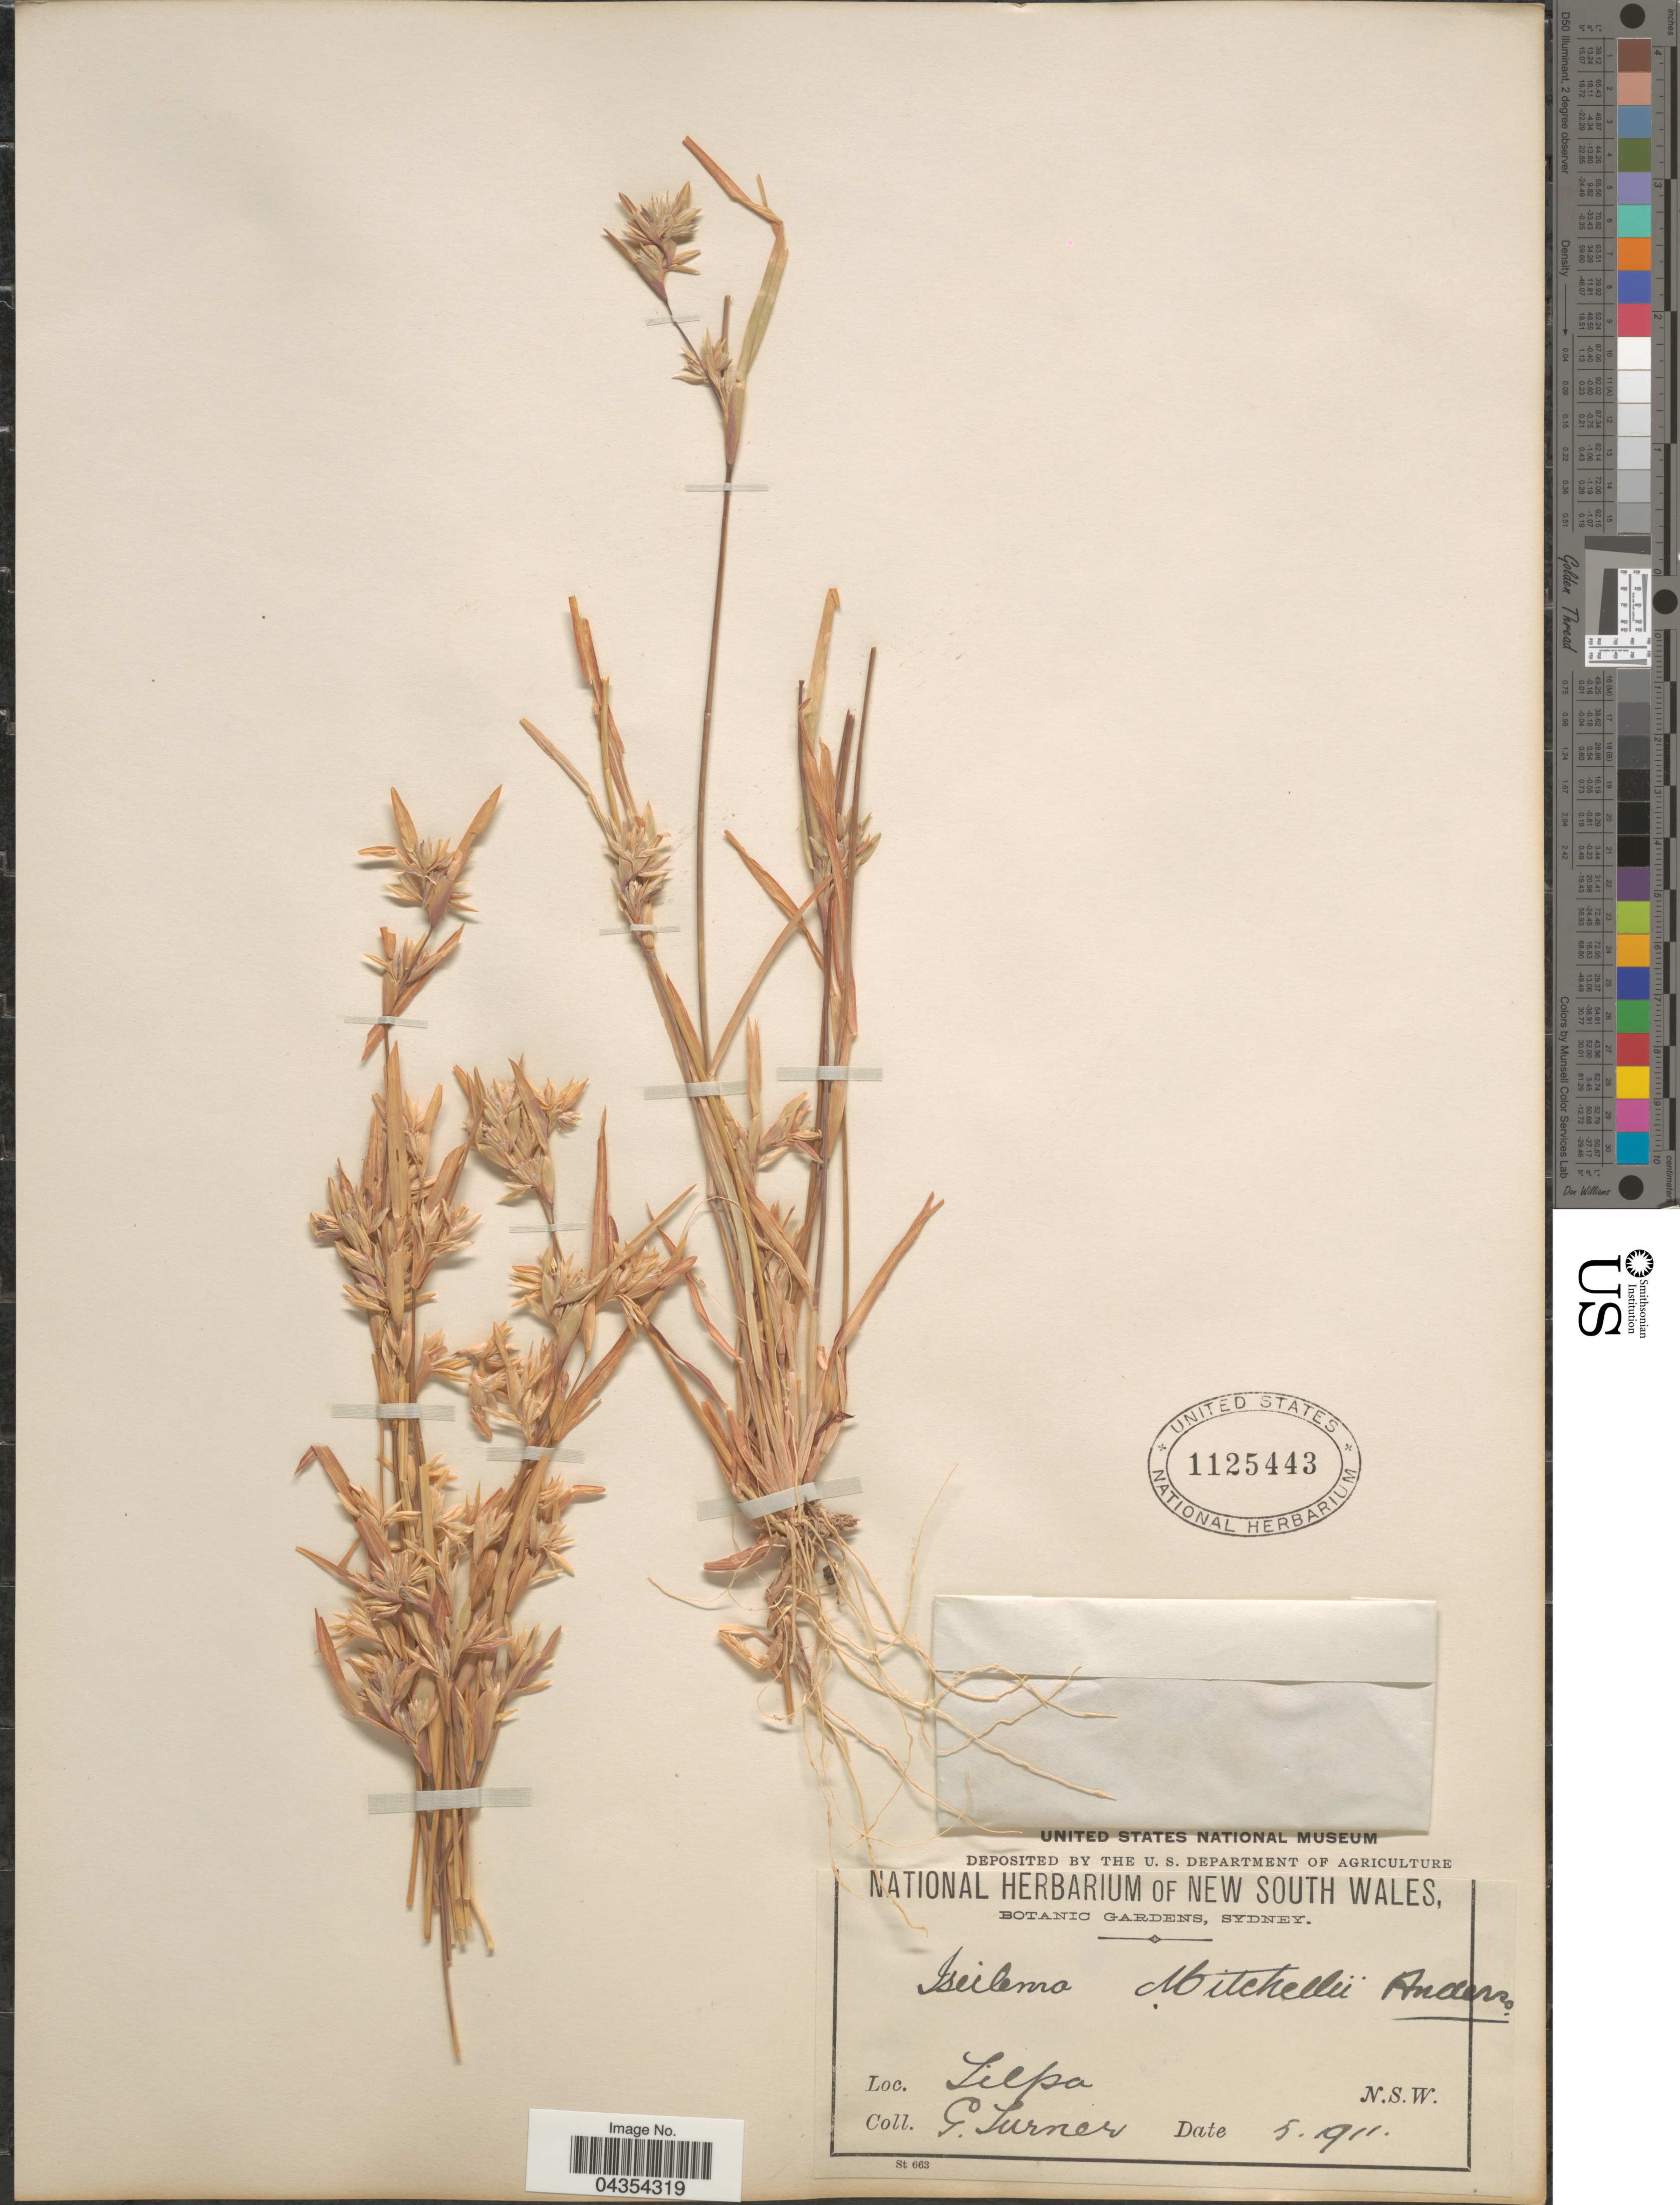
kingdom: Plantae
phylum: Tracheophyta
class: Liliopsida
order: Poales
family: Poaceae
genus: Iseilema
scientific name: Iseilema membranaceum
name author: (Lindl.) Domin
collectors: G. Turner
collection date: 1911-05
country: Australia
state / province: New South Wales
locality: Tilpa. N.S.W.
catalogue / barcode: US 1125443